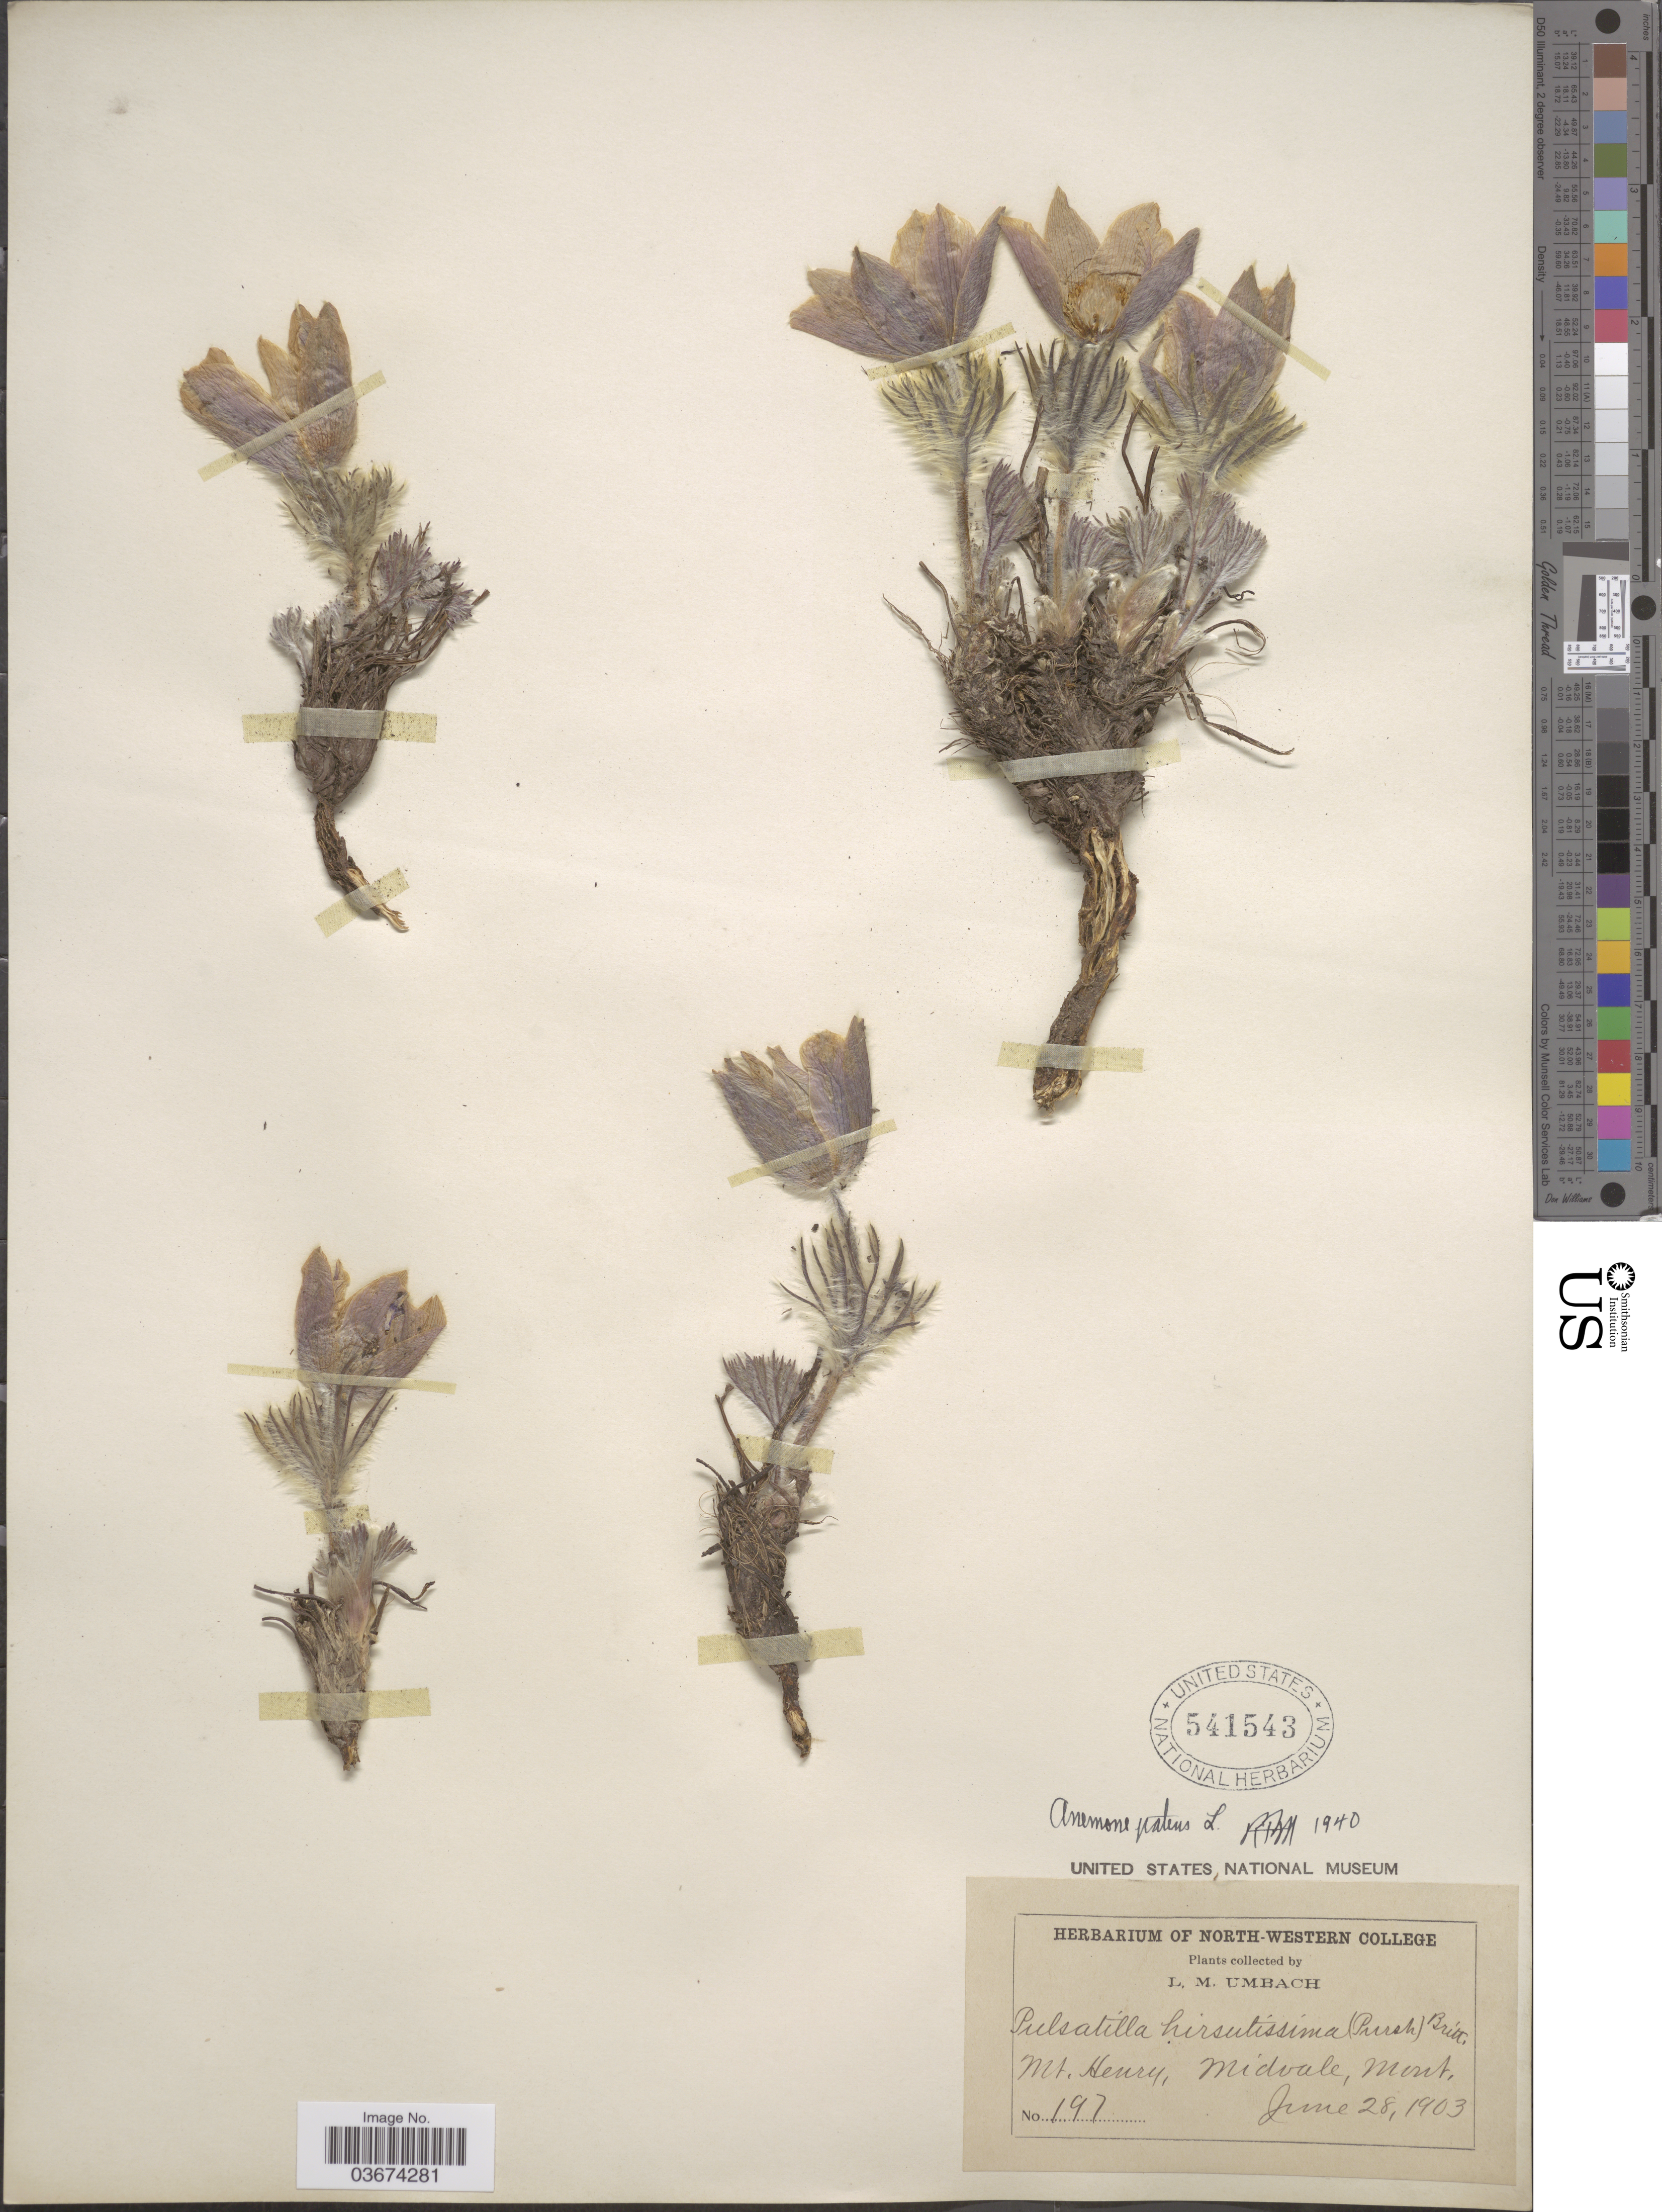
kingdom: Plantae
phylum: Tracheophyta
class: Magnoliopsida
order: Ranunculales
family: Ranunculaceae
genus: Pulsatilla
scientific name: Pulsatilla nuttalliana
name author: (DC.) Bercht. & J. Presl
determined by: Strong, Mark T., (BOT), Smithsonian Institution - National Museum of Natural History (UNITED STATES)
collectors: L. M. Umbach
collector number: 197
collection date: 1903-06-28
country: United States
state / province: Montana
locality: Mt. Henry, Midvale.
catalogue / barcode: US 5741543